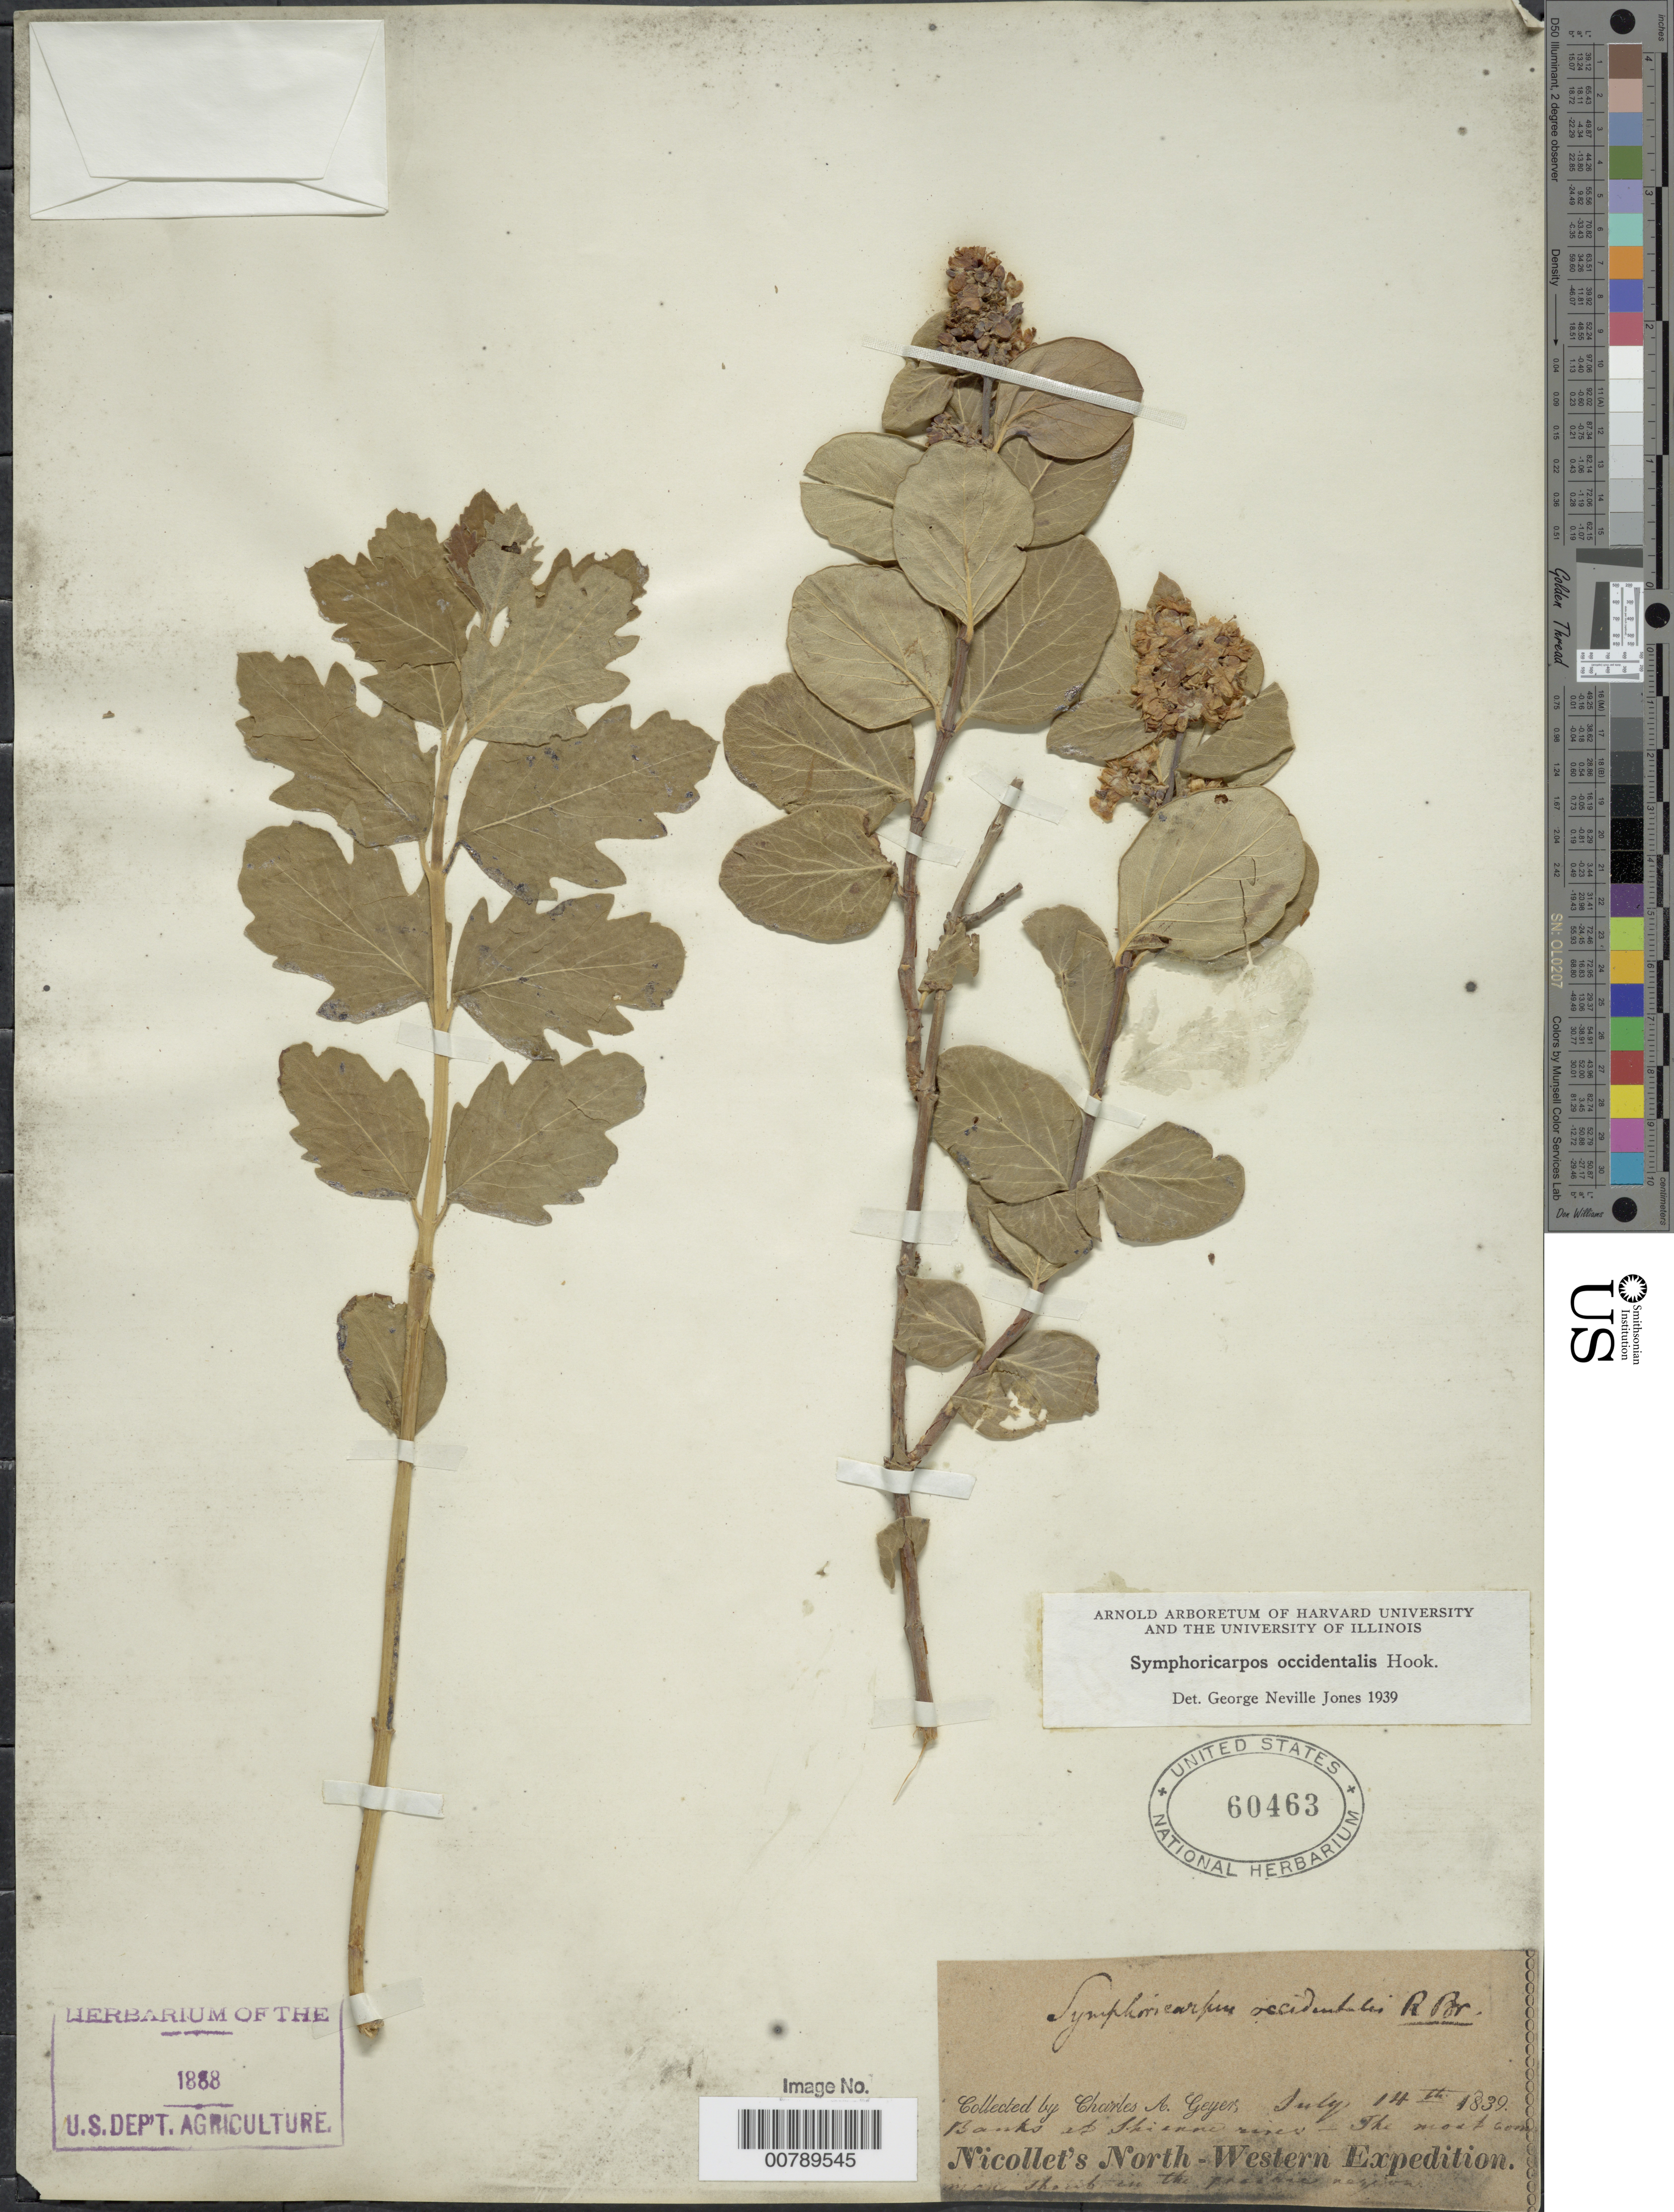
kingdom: Plantae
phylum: Tracheophyta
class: Magnoliopsida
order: Dipsacales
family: Caprifoliaceae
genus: Symphoricarpos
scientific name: Symphoricarpos occidentalis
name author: (R. Br.) Hook.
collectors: C. A. Geyer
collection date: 1839-07-14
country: United States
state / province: North Dakota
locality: Banks at Shienne river. North-Western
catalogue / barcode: US 60463